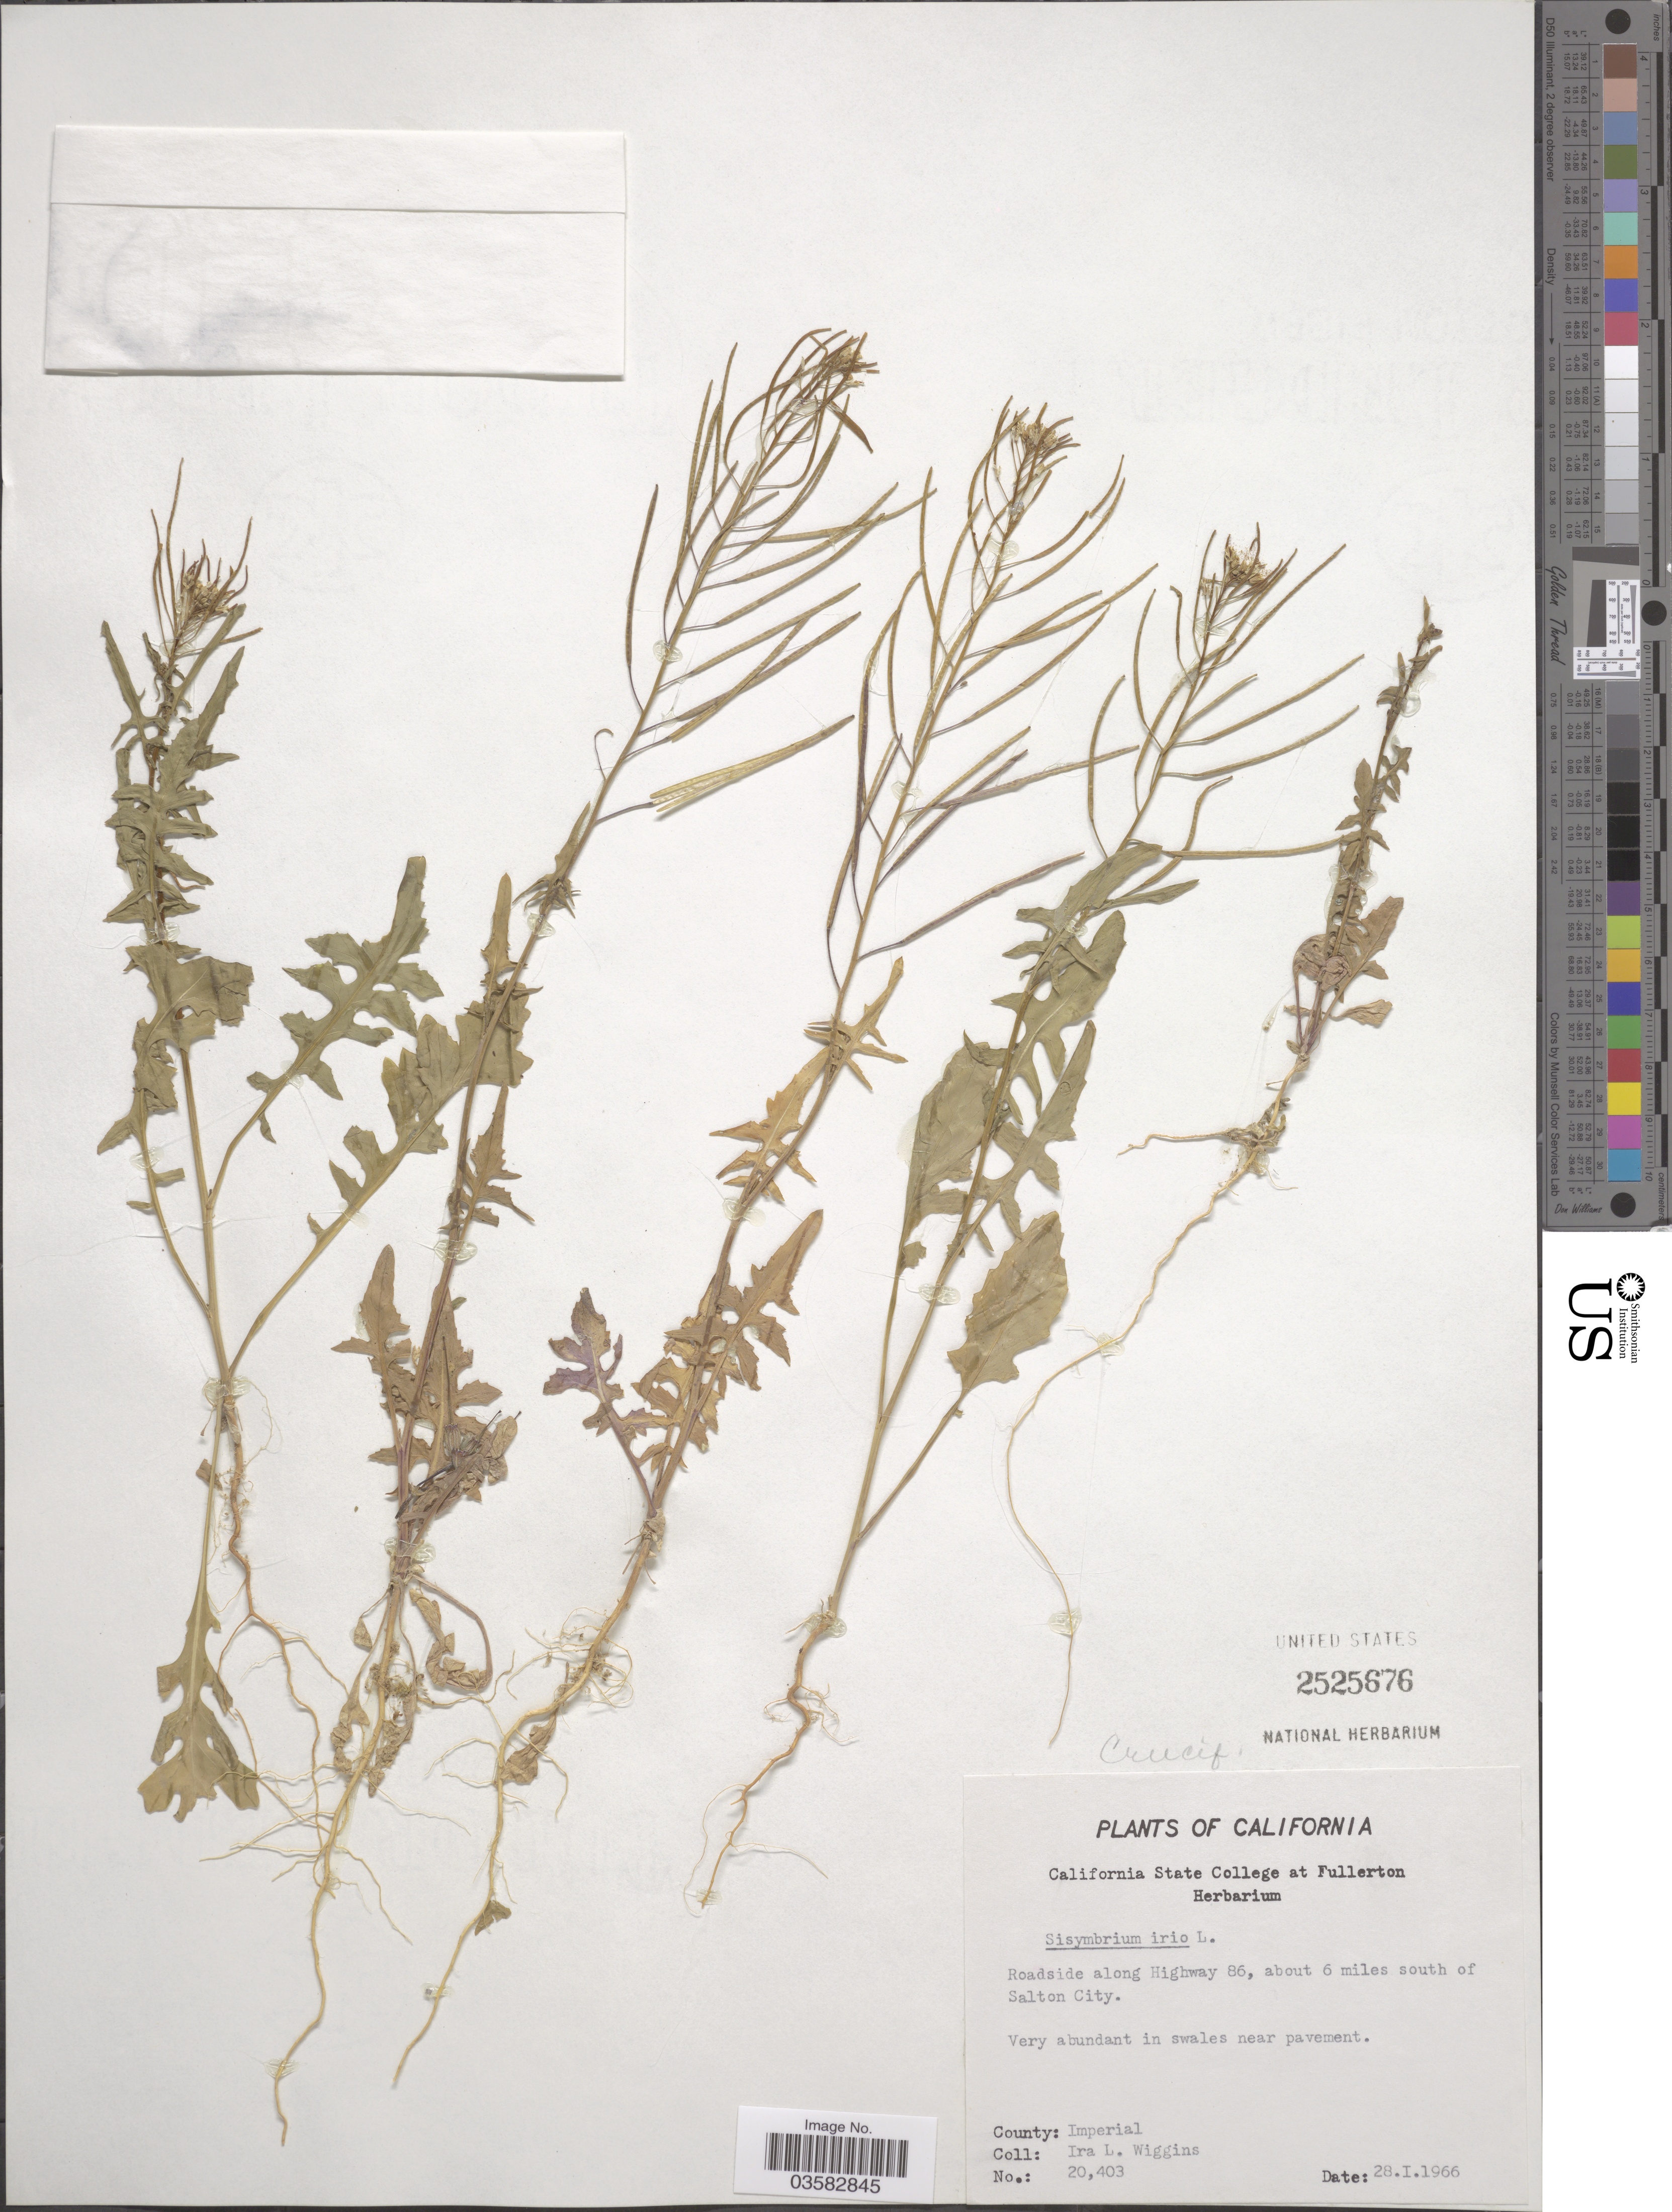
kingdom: Plantae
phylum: Tracheophyta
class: Magnoliopsida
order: Brassicales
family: Brassicaceae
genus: Sisymbrium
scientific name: Sisymbrium irio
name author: L.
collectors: I. L. Wiggins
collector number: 20403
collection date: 1966-01-28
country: United States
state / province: California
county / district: Imperial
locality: Roadside along Highway 86, about 6 miles south of Salton City. County: Imperial.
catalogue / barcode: US 2525676